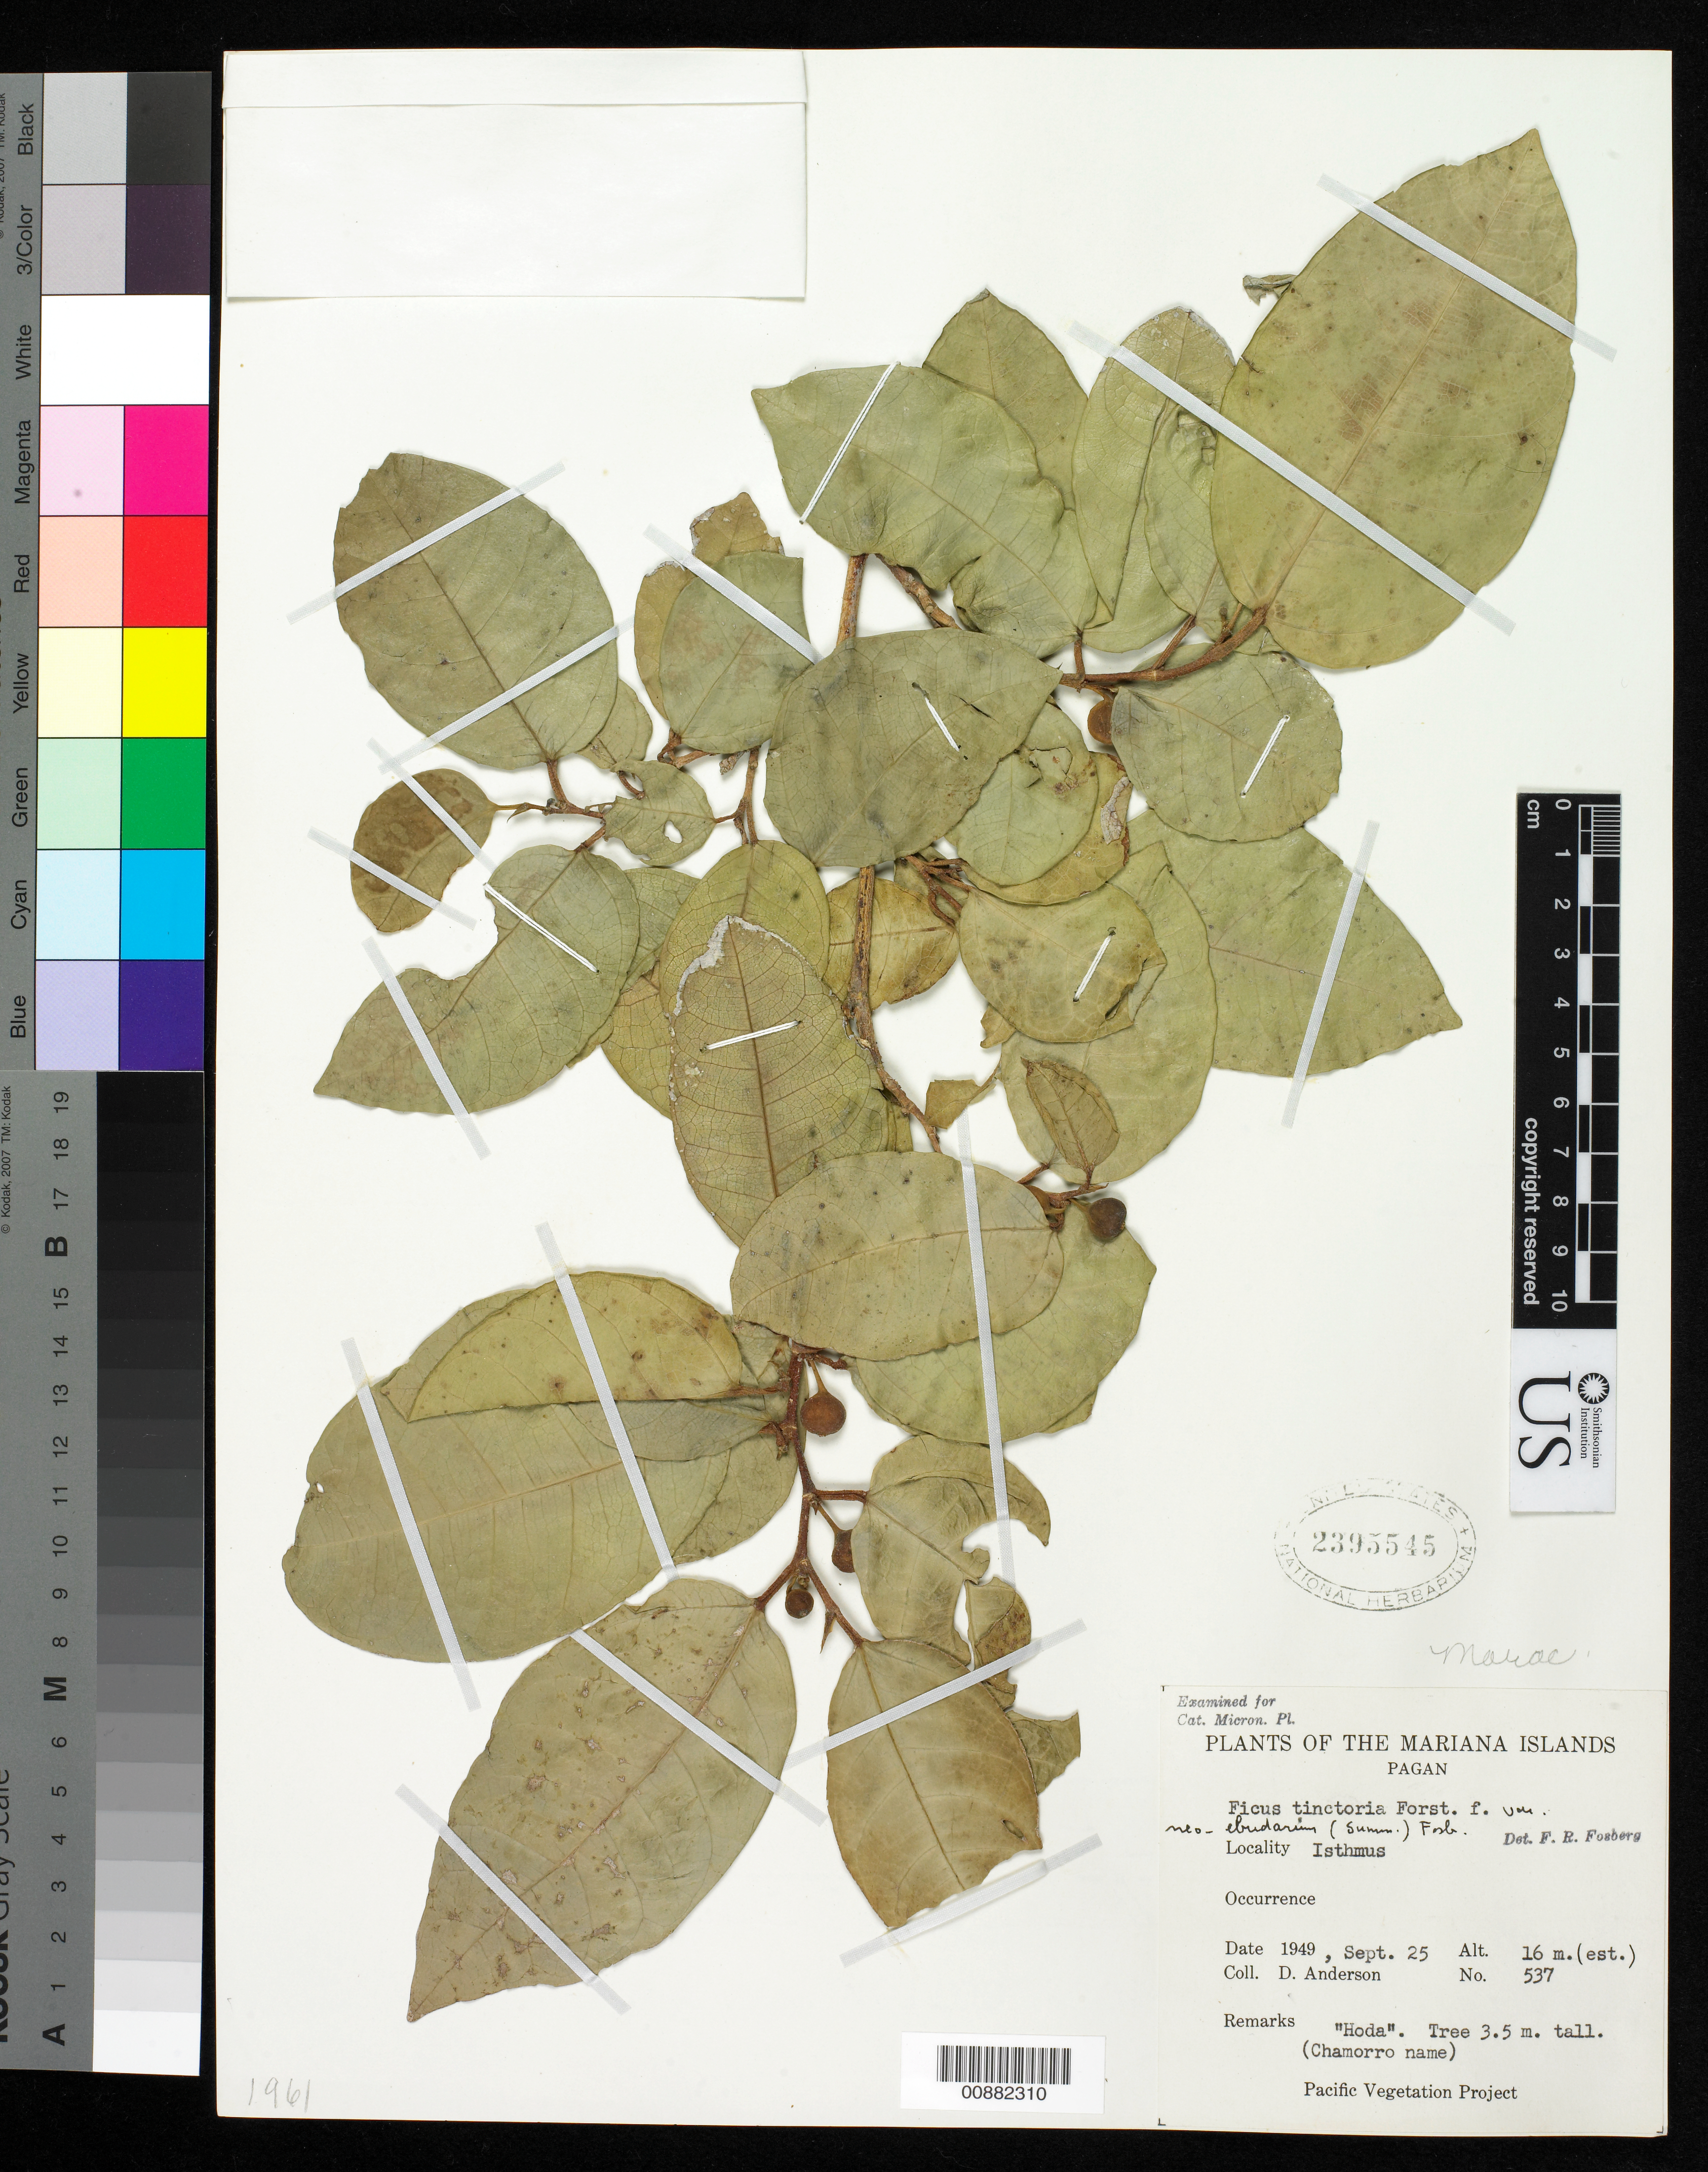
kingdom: Plantae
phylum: Tracheophyta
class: Magnoliopsida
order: Rosales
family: Moraceae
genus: Ficus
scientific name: Ficus tinctoria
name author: G. Forst.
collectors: D. Anderson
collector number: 537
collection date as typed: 25 Sep 1949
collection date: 1949-09-25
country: Northern Mariana Islands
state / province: Northern Islands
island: Pagan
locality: Isthmus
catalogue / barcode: US 2395545